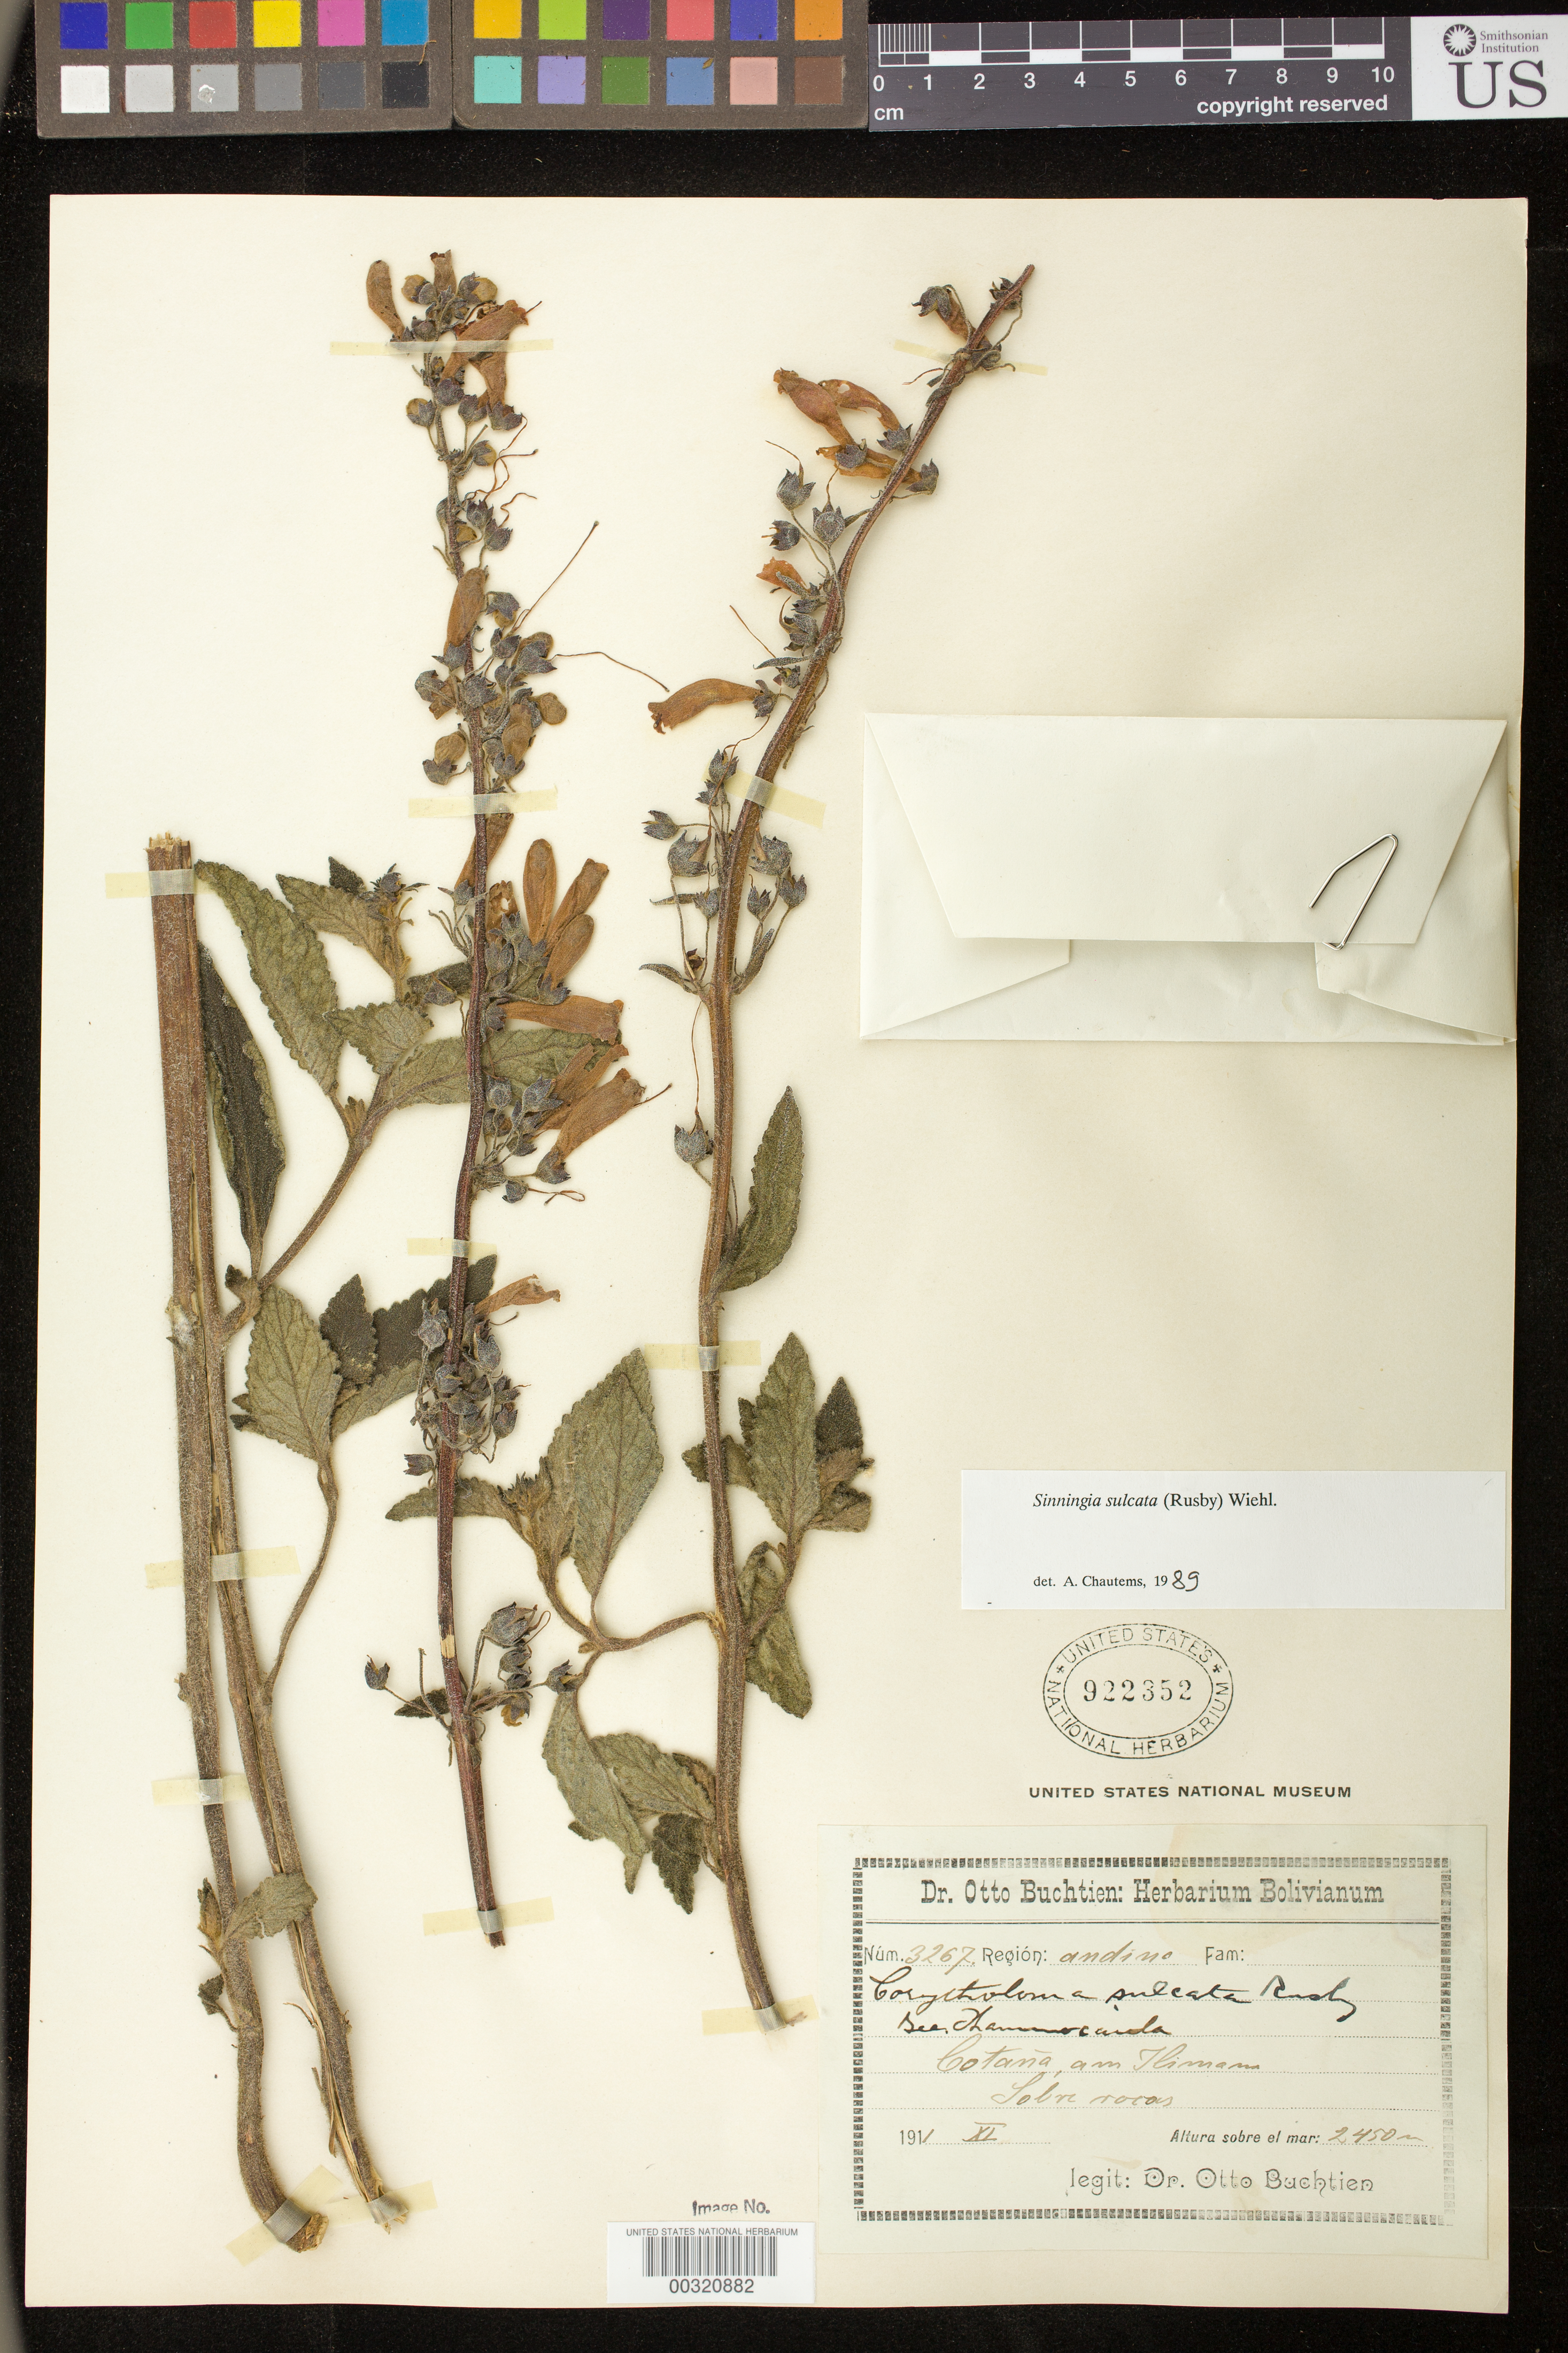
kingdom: Plantae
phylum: Tracheophyta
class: Magnoliopsida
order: Lamiales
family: Gesneriaceae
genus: Sinningia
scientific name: Sinningia sulcata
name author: (Rusby) Wiehler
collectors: O. Buchtien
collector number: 3267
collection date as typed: Nov 1911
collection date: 1911-11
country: Bolivia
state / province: La Paz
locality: Cotana, by Himana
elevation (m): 2450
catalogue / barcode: US 922352